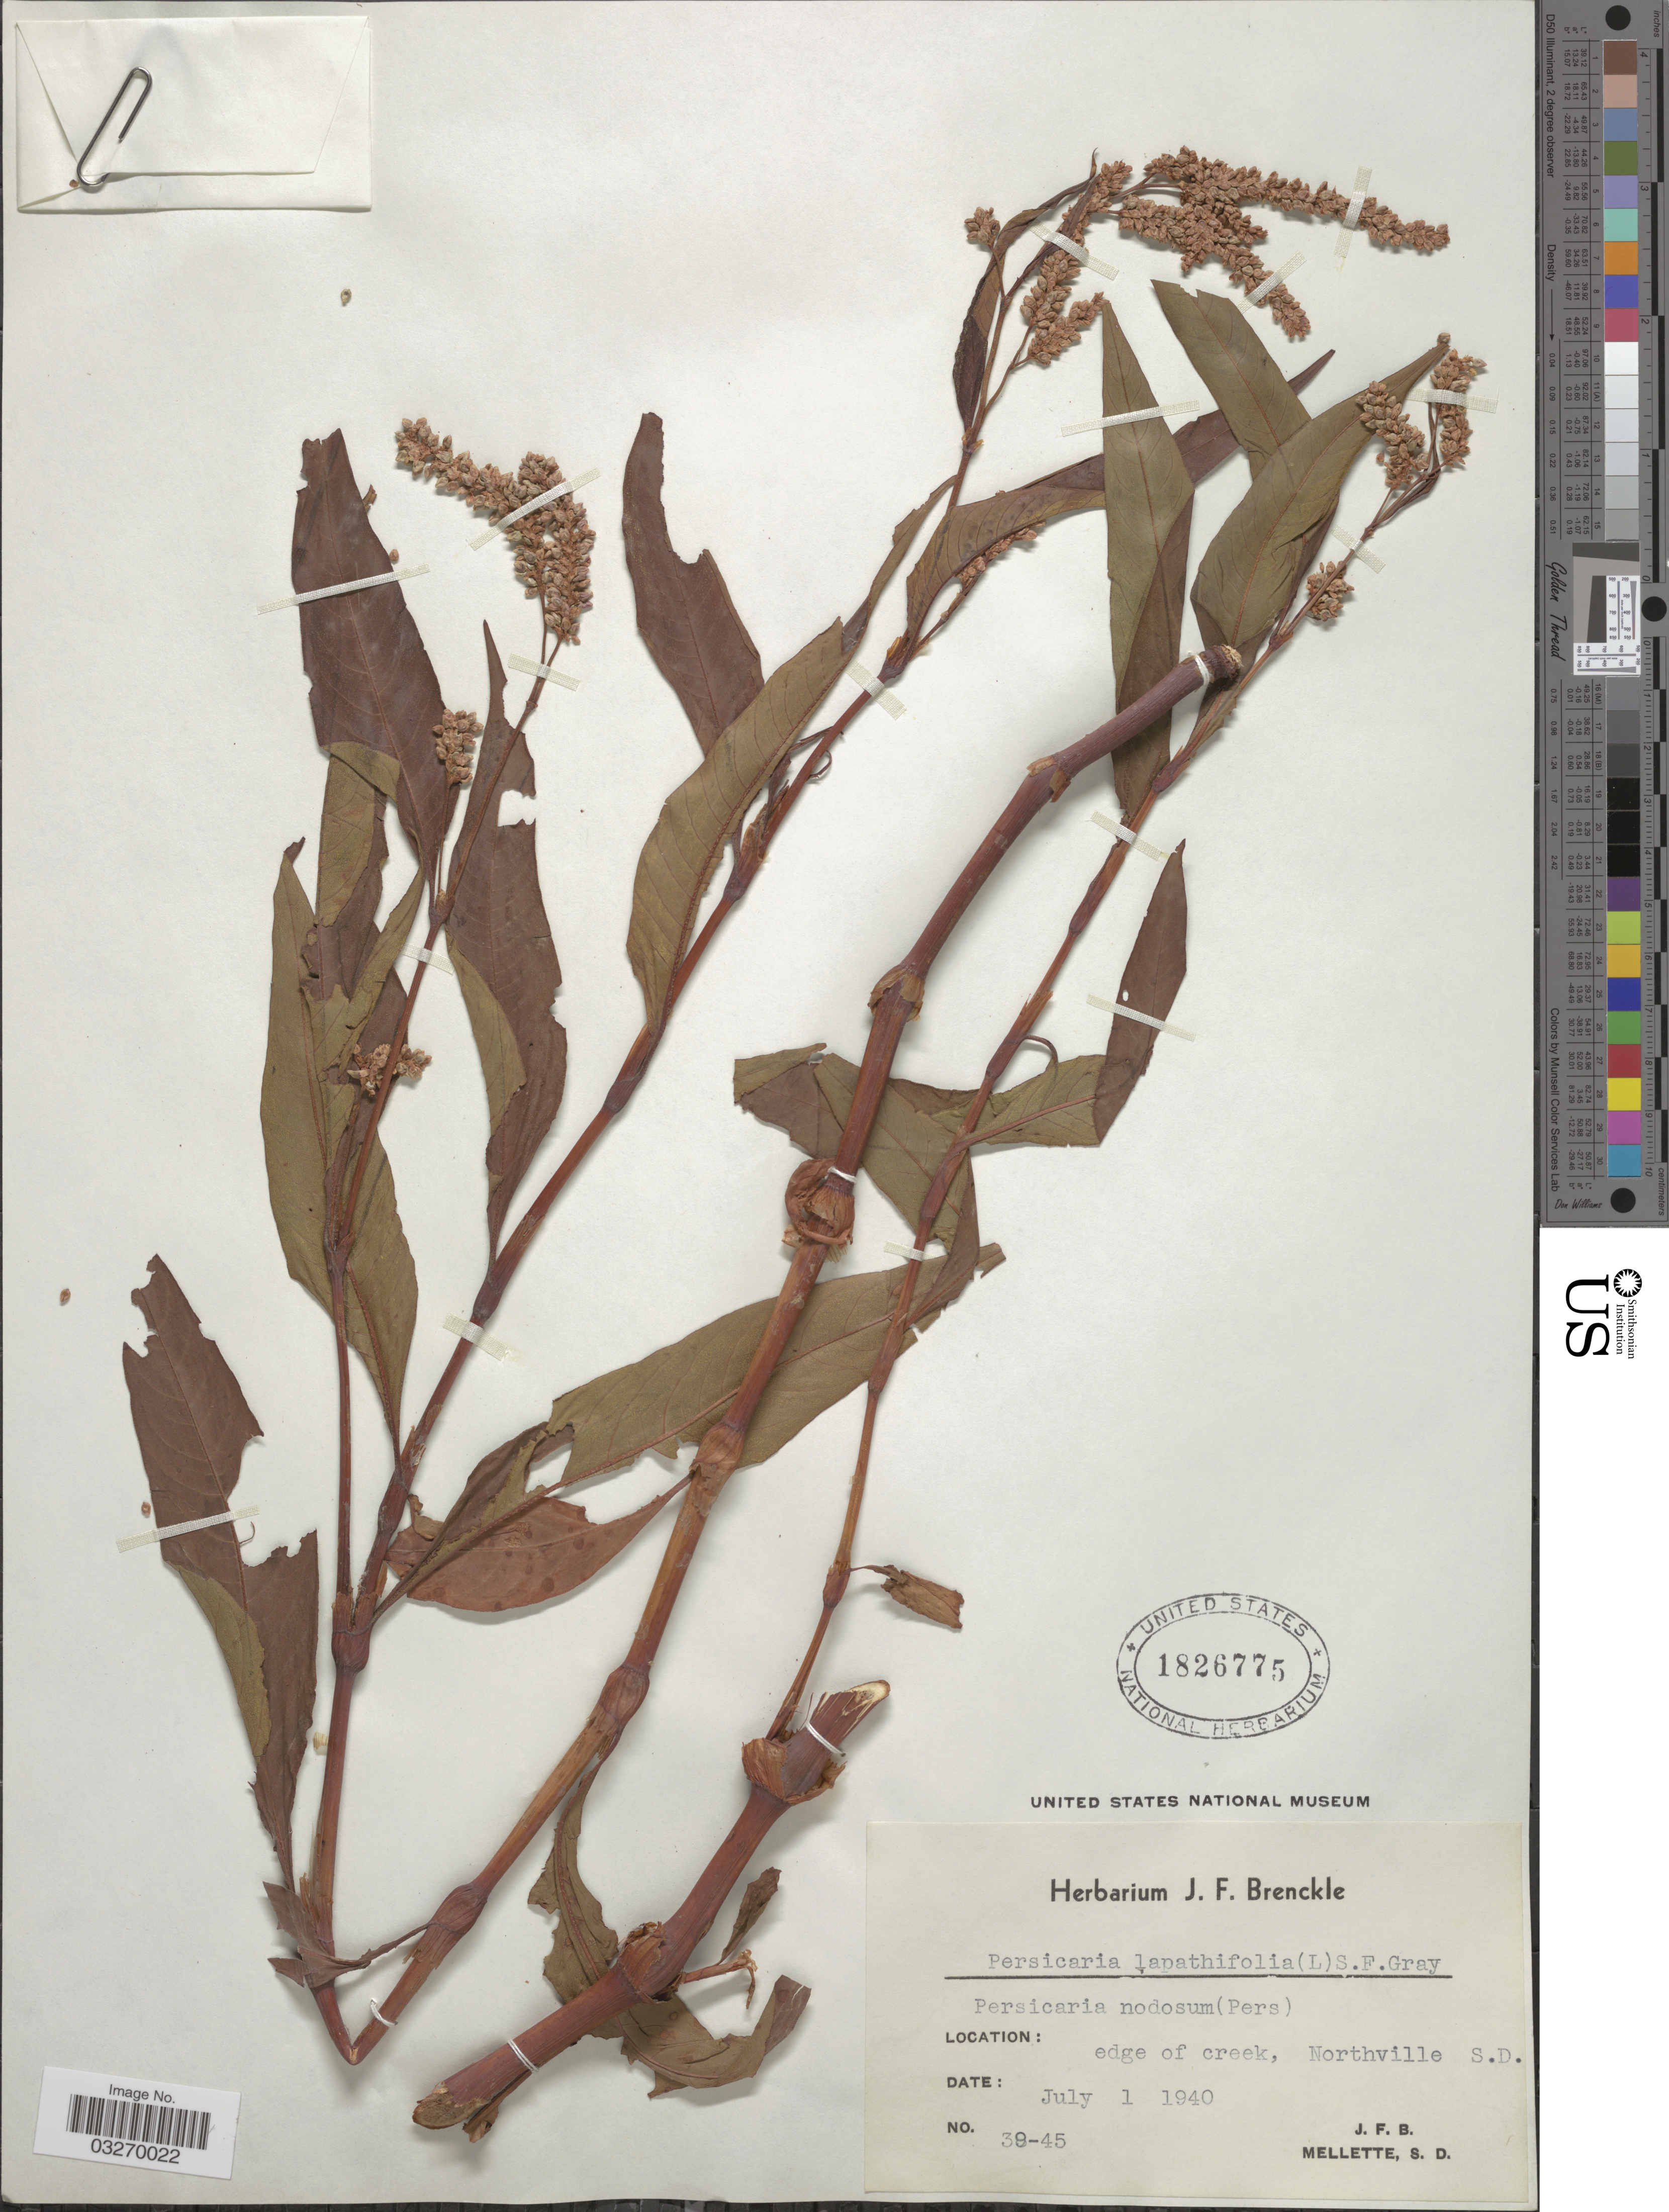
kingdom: Plantae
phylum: Tracheophyta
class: Magnoliopsida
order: Caryophyllales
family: Polygonaceae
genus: Persicaria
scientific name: Persicaria lapathifolia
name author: (L.) Delarbre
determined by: Atha, D. E.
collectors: J. Brenckle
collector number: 39-45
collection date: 1940-07-01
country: United States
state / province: South Dakota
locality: Edge of creek, Northville S.D.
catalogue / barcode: US 1826775